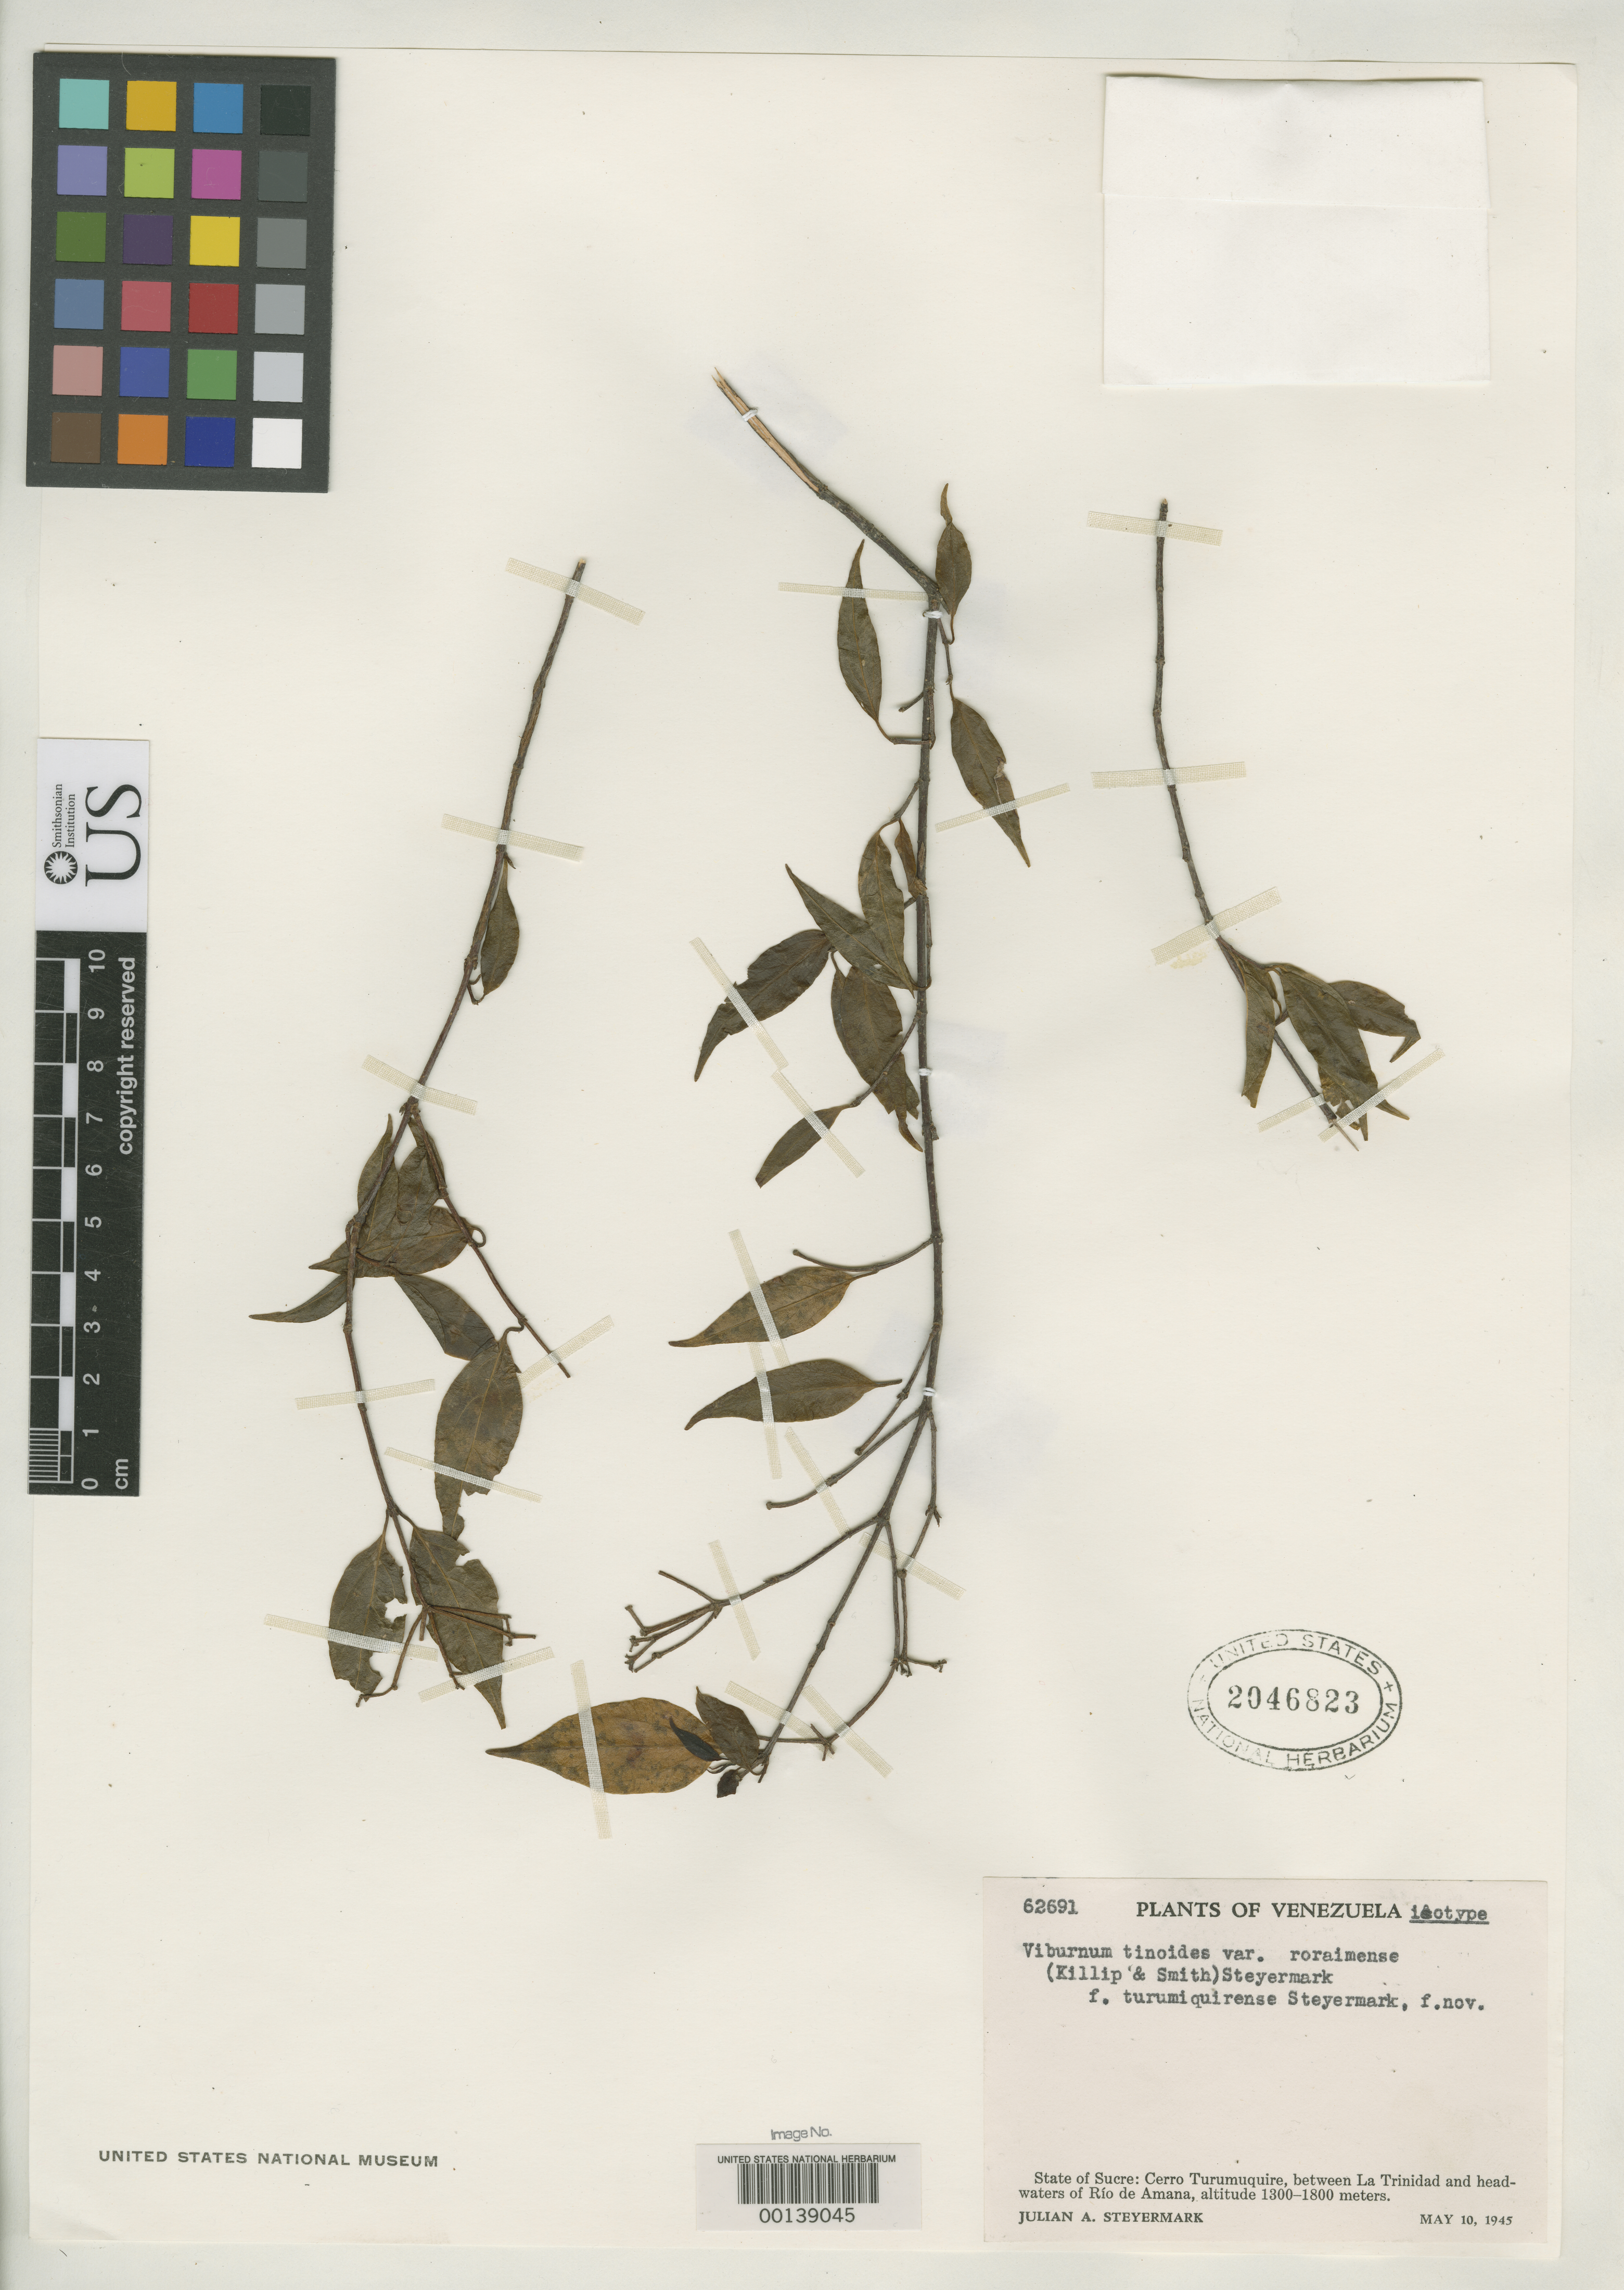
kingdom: Plantae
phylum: Tracheophyta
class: Magnoliopsida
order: Dipsacales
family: Viburnaceae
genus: Viburnum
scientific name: Viburnum tinoides f. turumiquirense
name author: Steyerm.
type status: Isotype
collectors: J. Steyermark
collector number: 62691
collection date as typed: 10 May 1945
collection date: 1945-05-10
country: Venezuela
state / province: Sucre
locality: Cerro Turumuquire between La Trinidad and Rio de Amana.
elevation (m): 1300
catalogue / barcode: US 2046823